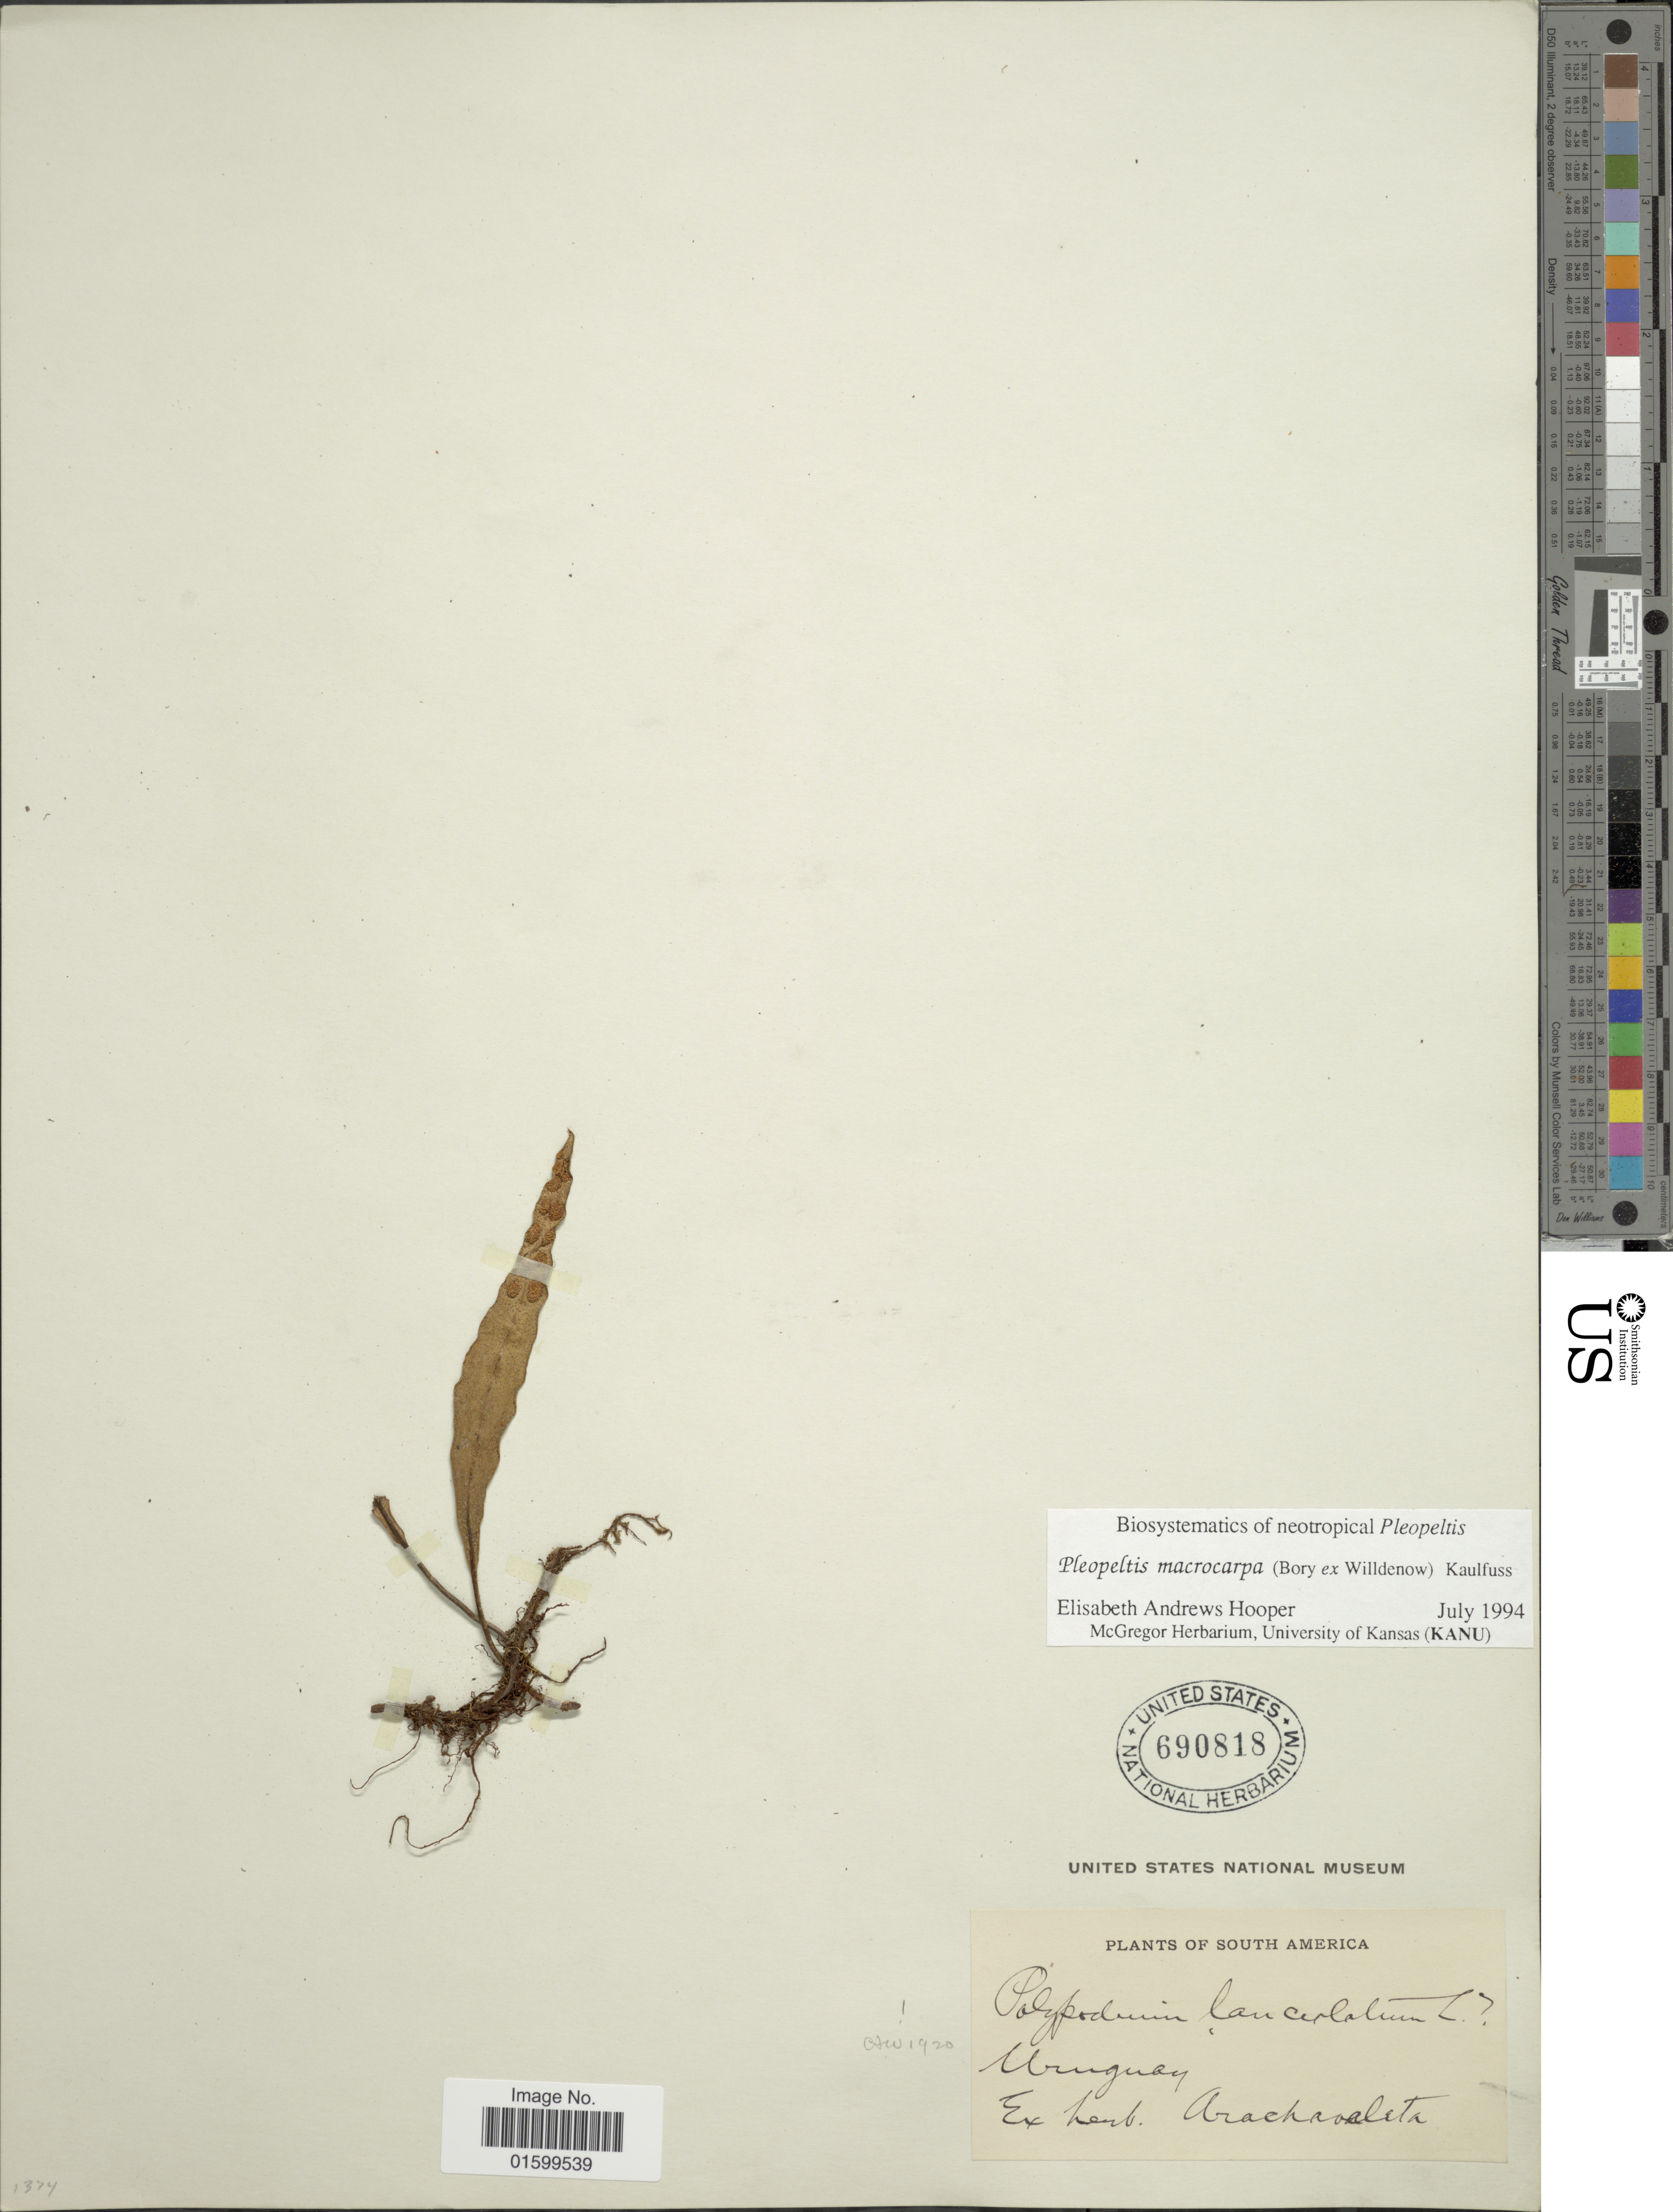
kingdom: Plantae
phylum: Tracheophyta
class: Polypodiopsida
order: Polypodiales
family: Polypodiaceae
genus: Pleopeltis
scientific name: Pleopeltis macrocarpa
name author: (Bory ex Willd.) Kaulf.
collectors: ex herb. Arechavaleta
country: Uruguay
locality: South America, Uruguay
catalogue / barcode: US 690818